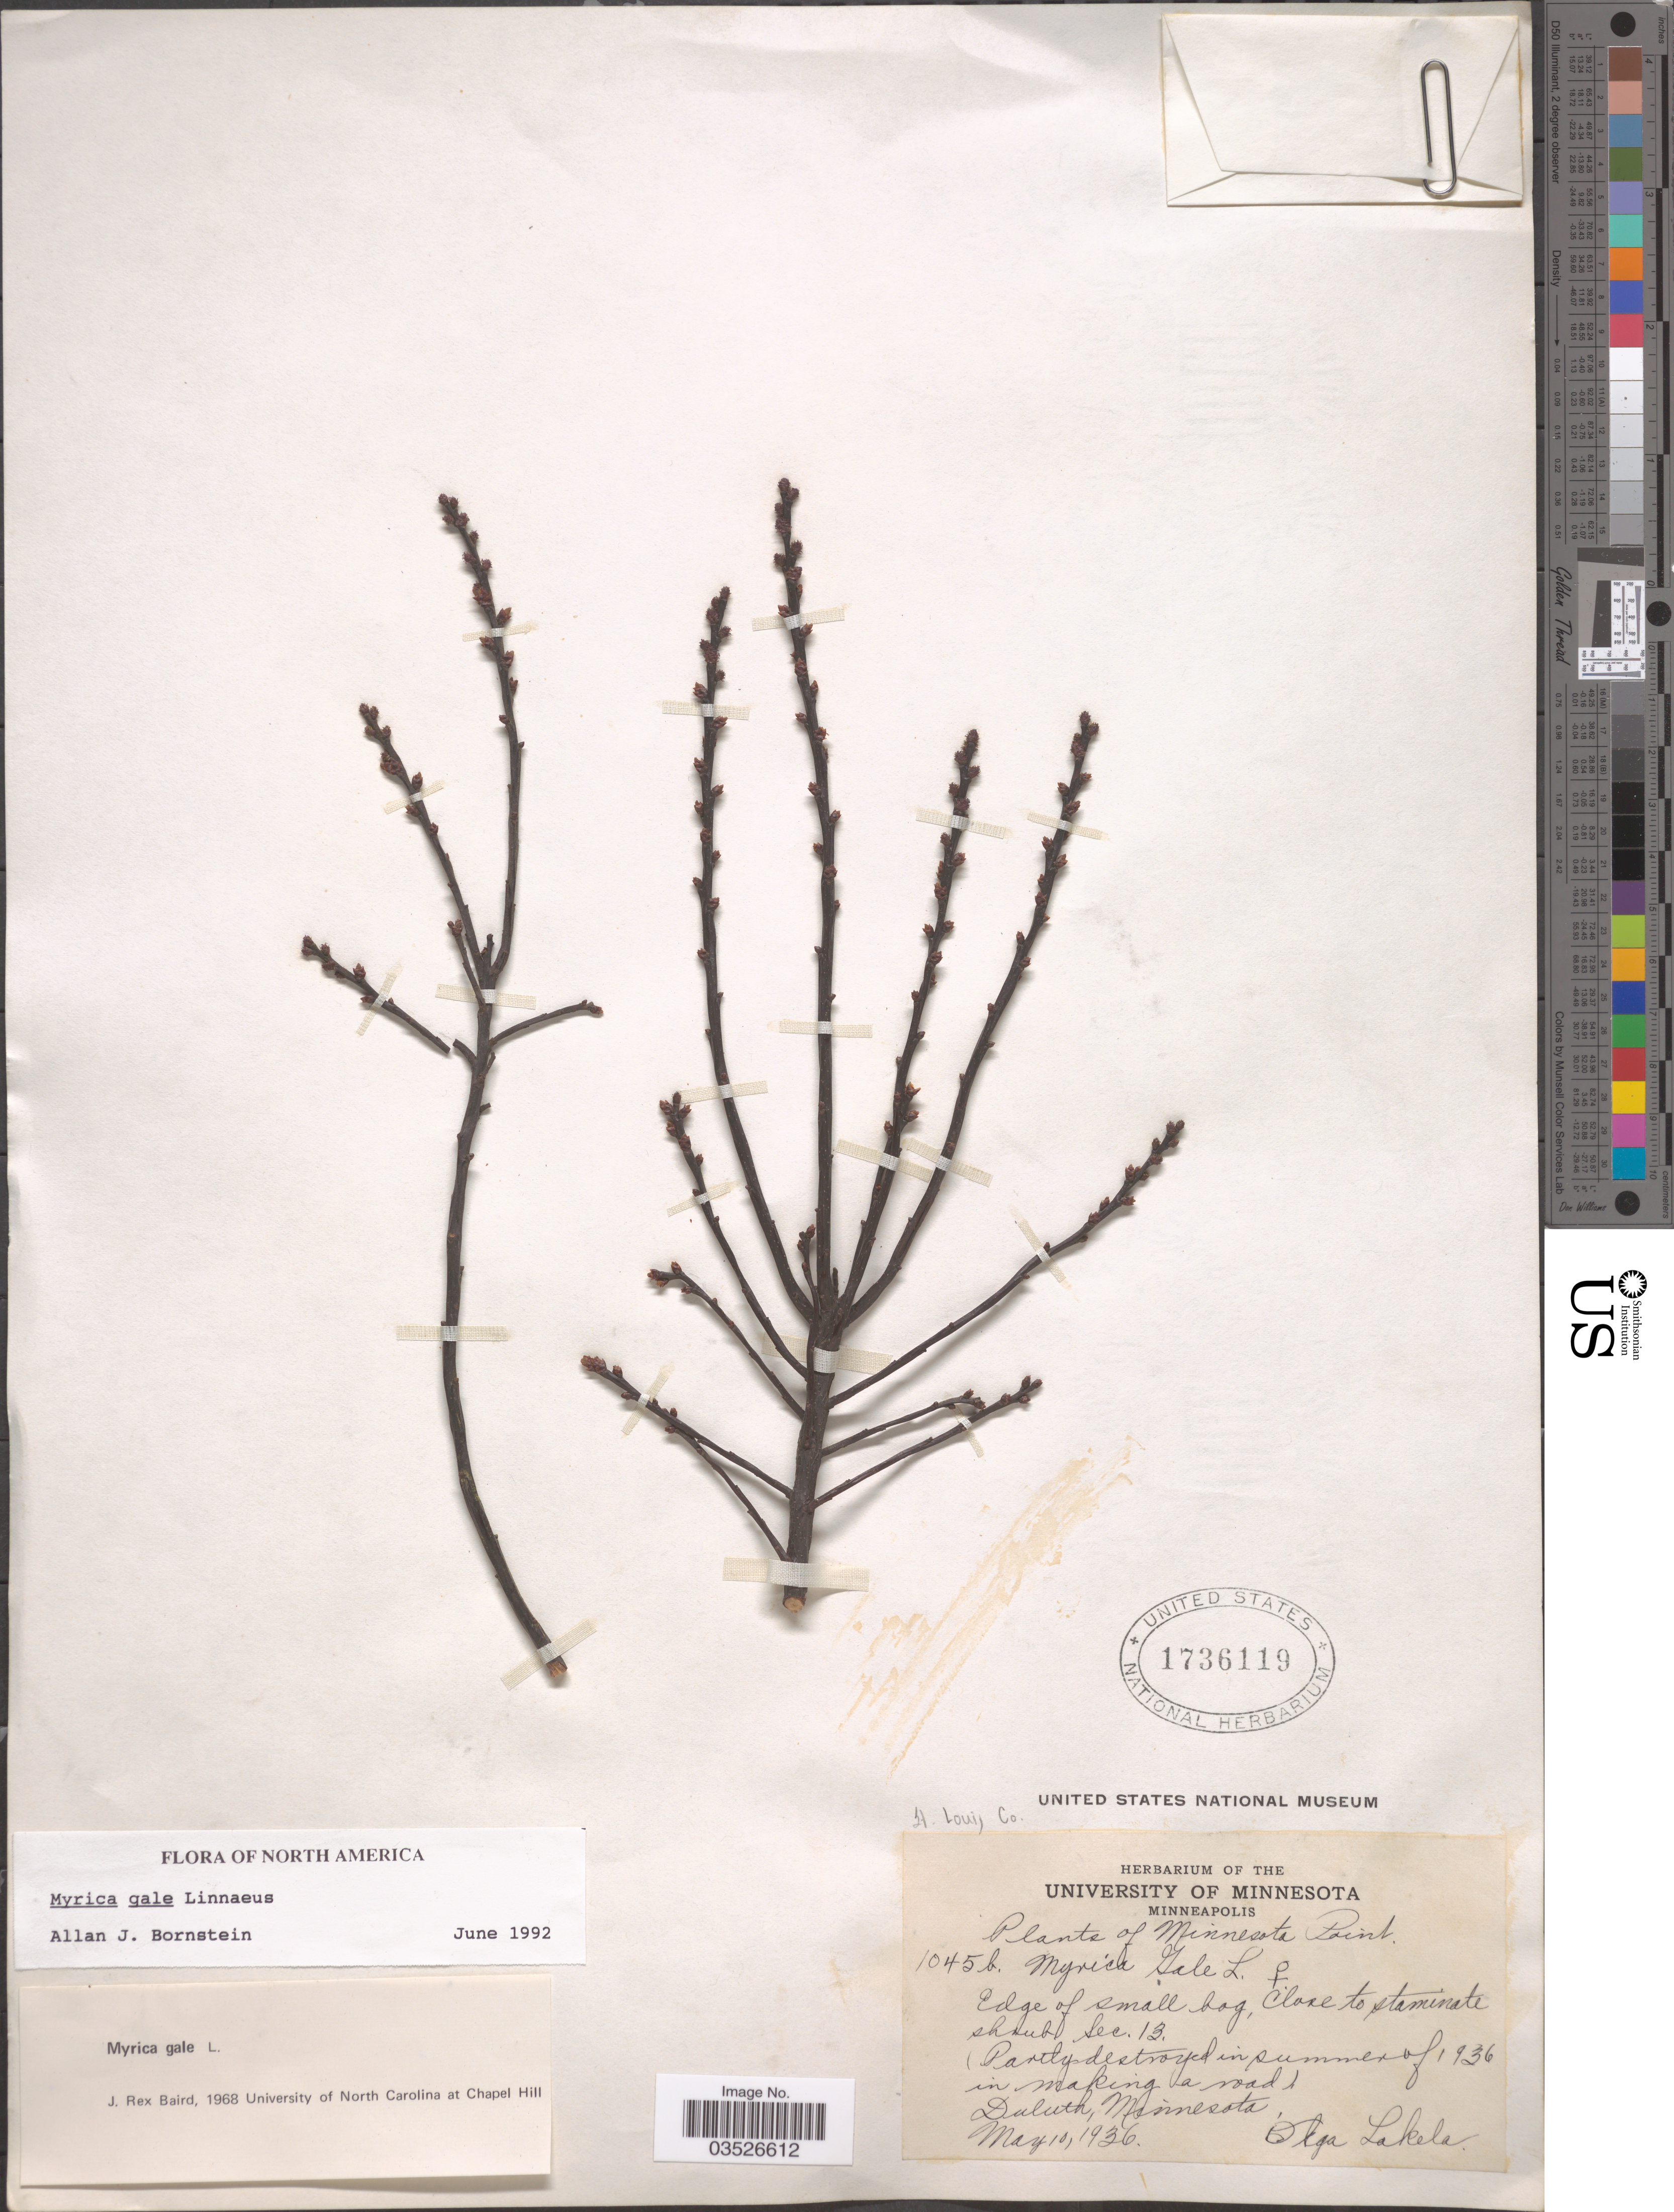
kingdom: Plantae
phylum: Tracheophyta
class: Magnoliopsida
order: Fagales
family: Myricaceae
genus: Myrica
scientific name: Myrica gale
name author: L.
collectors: O. K. Lakela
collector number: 1045b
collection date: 1936-05-10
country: United States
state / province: Minnesota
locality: St. Louis Co. Minnesota Point. Sec. 13. Duluth.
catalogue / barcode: US 1736119